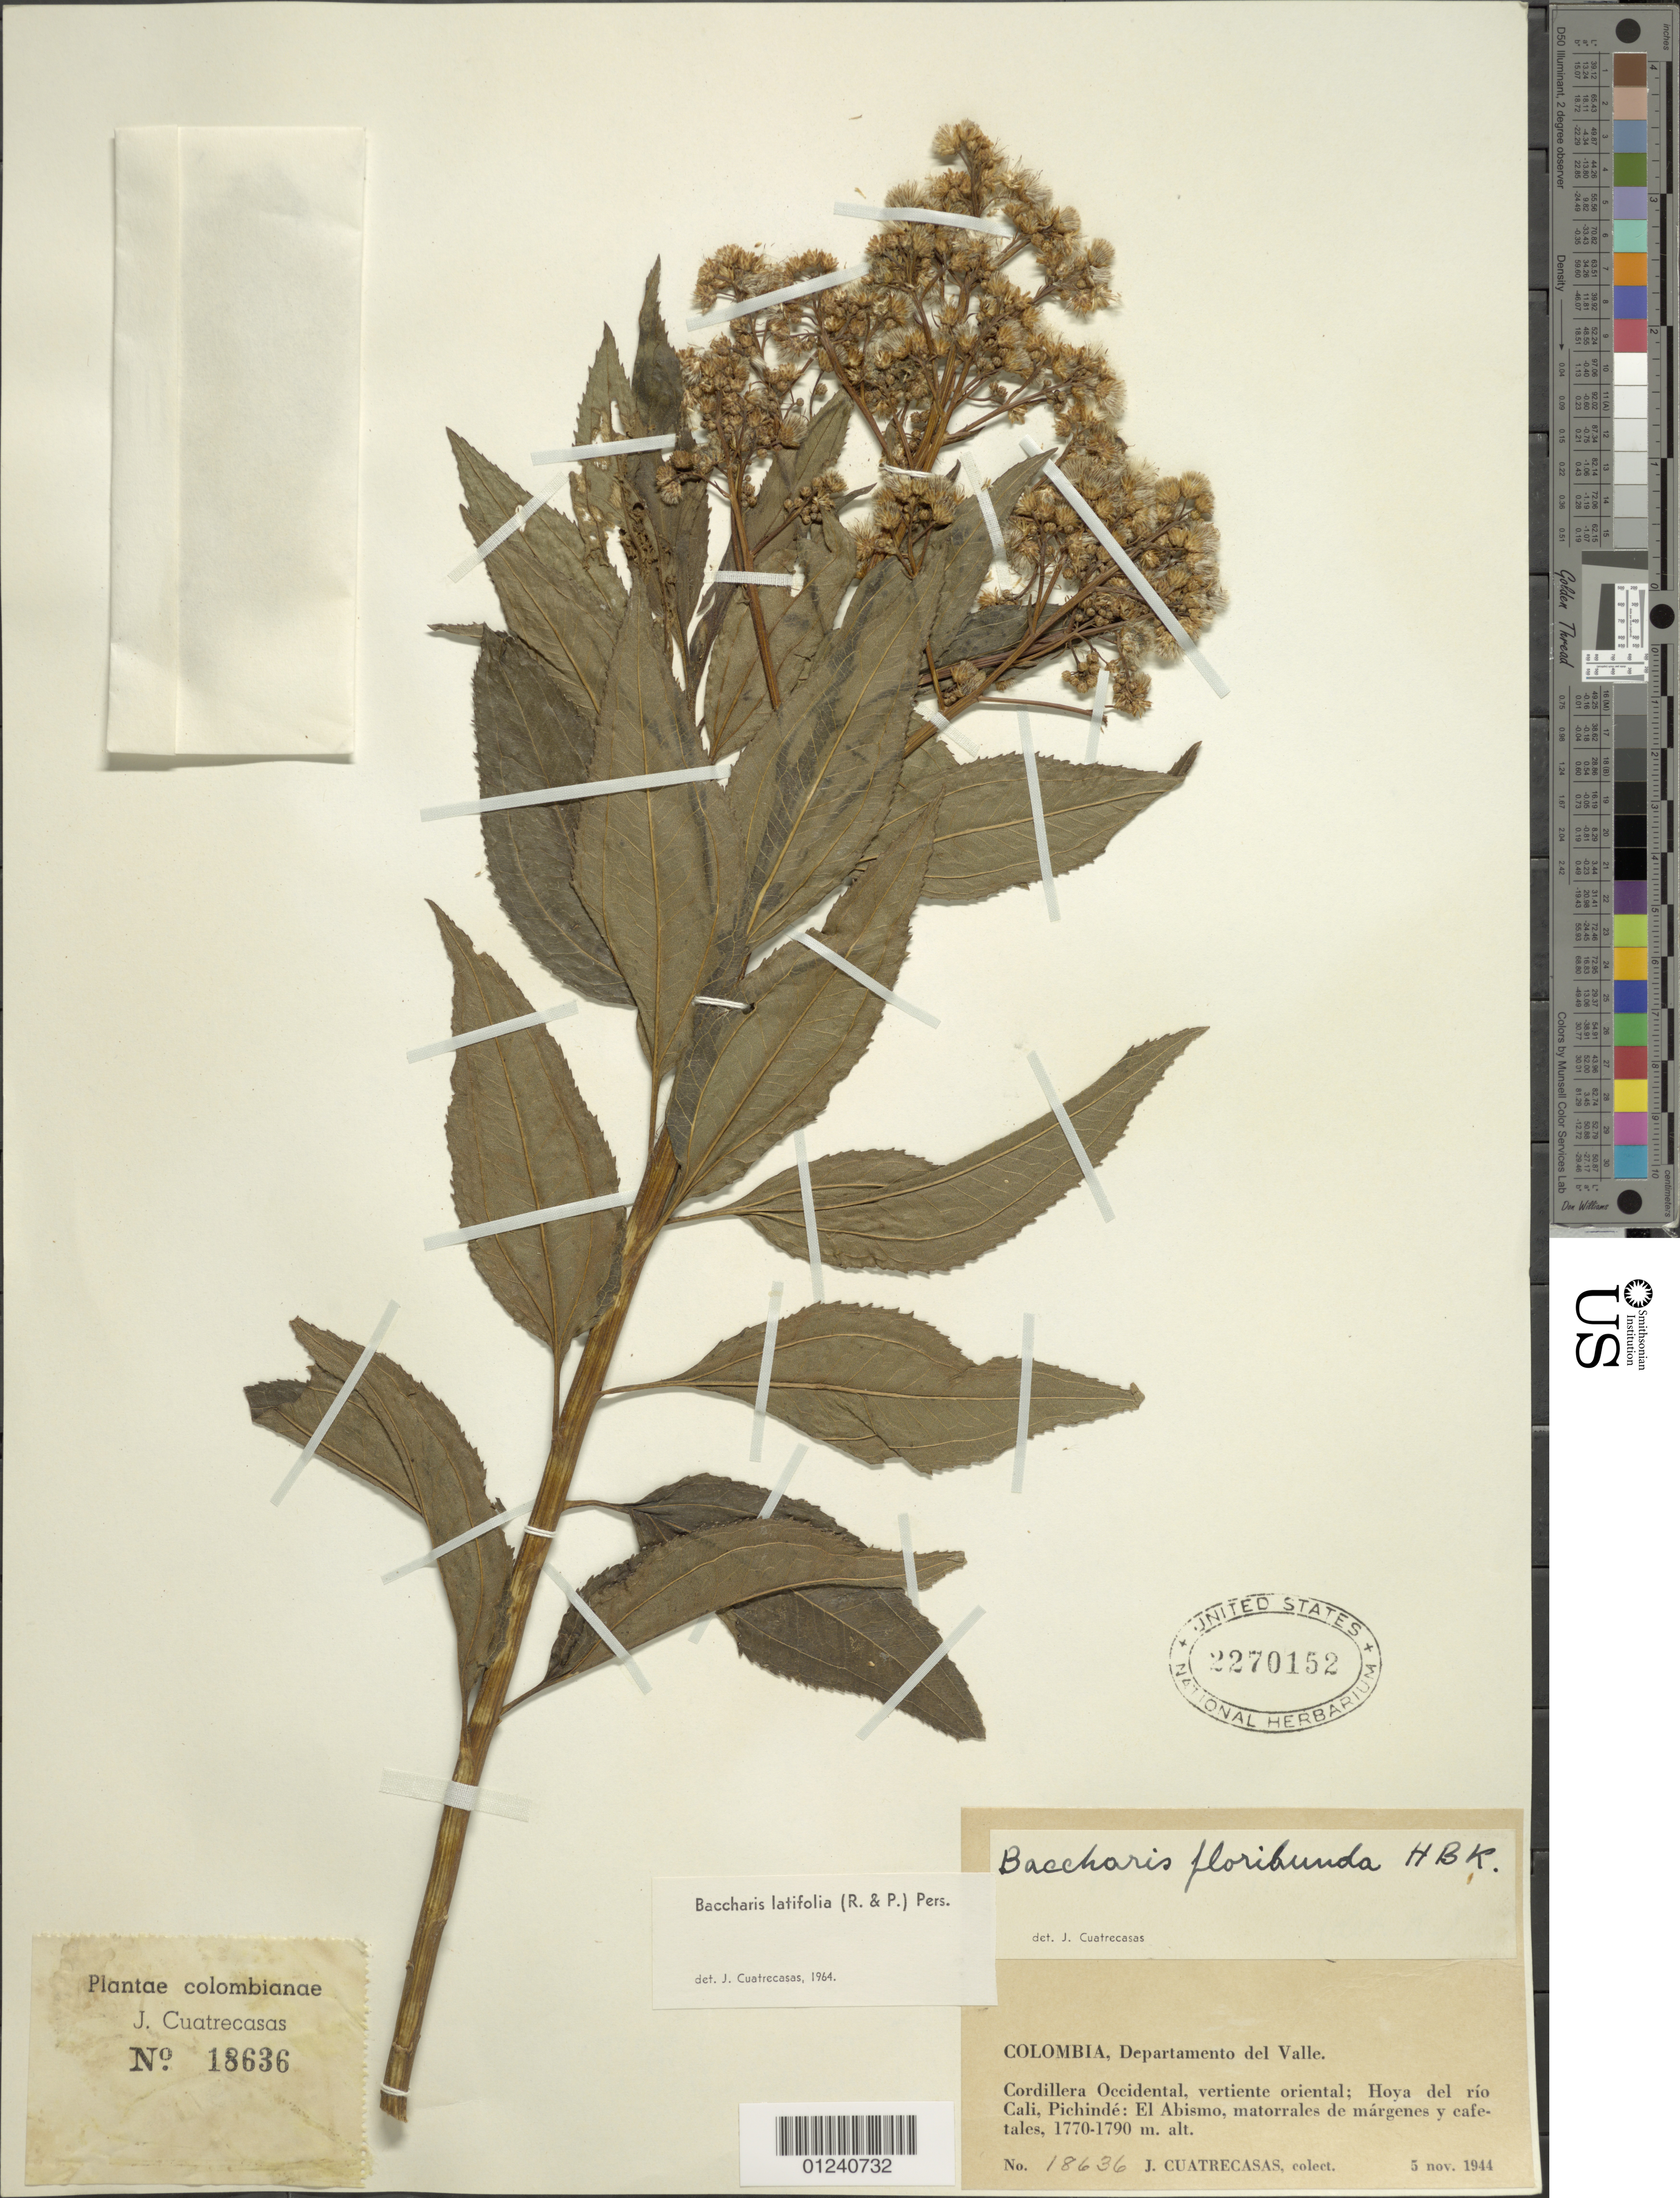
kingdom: Plantae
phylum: Tracheophyta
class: Magnoliopsida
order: Asterales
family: Asteraceae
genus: Baccharis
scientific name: Baccharis latifolia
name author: (Ruiz & Pav.) Pers.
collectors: J. Cuatrecasas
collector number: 18636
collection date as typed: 05 Nov 1944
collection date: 1944-11-05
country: Colombia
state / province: Valle del Cauca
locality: Cordillera Occidental, Vertiente Oriental; Hoya del Rio Cali, Pichinde: el Abismo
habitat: matorrales de margenes y cafetales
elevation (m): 1770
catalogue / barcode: US 2270152